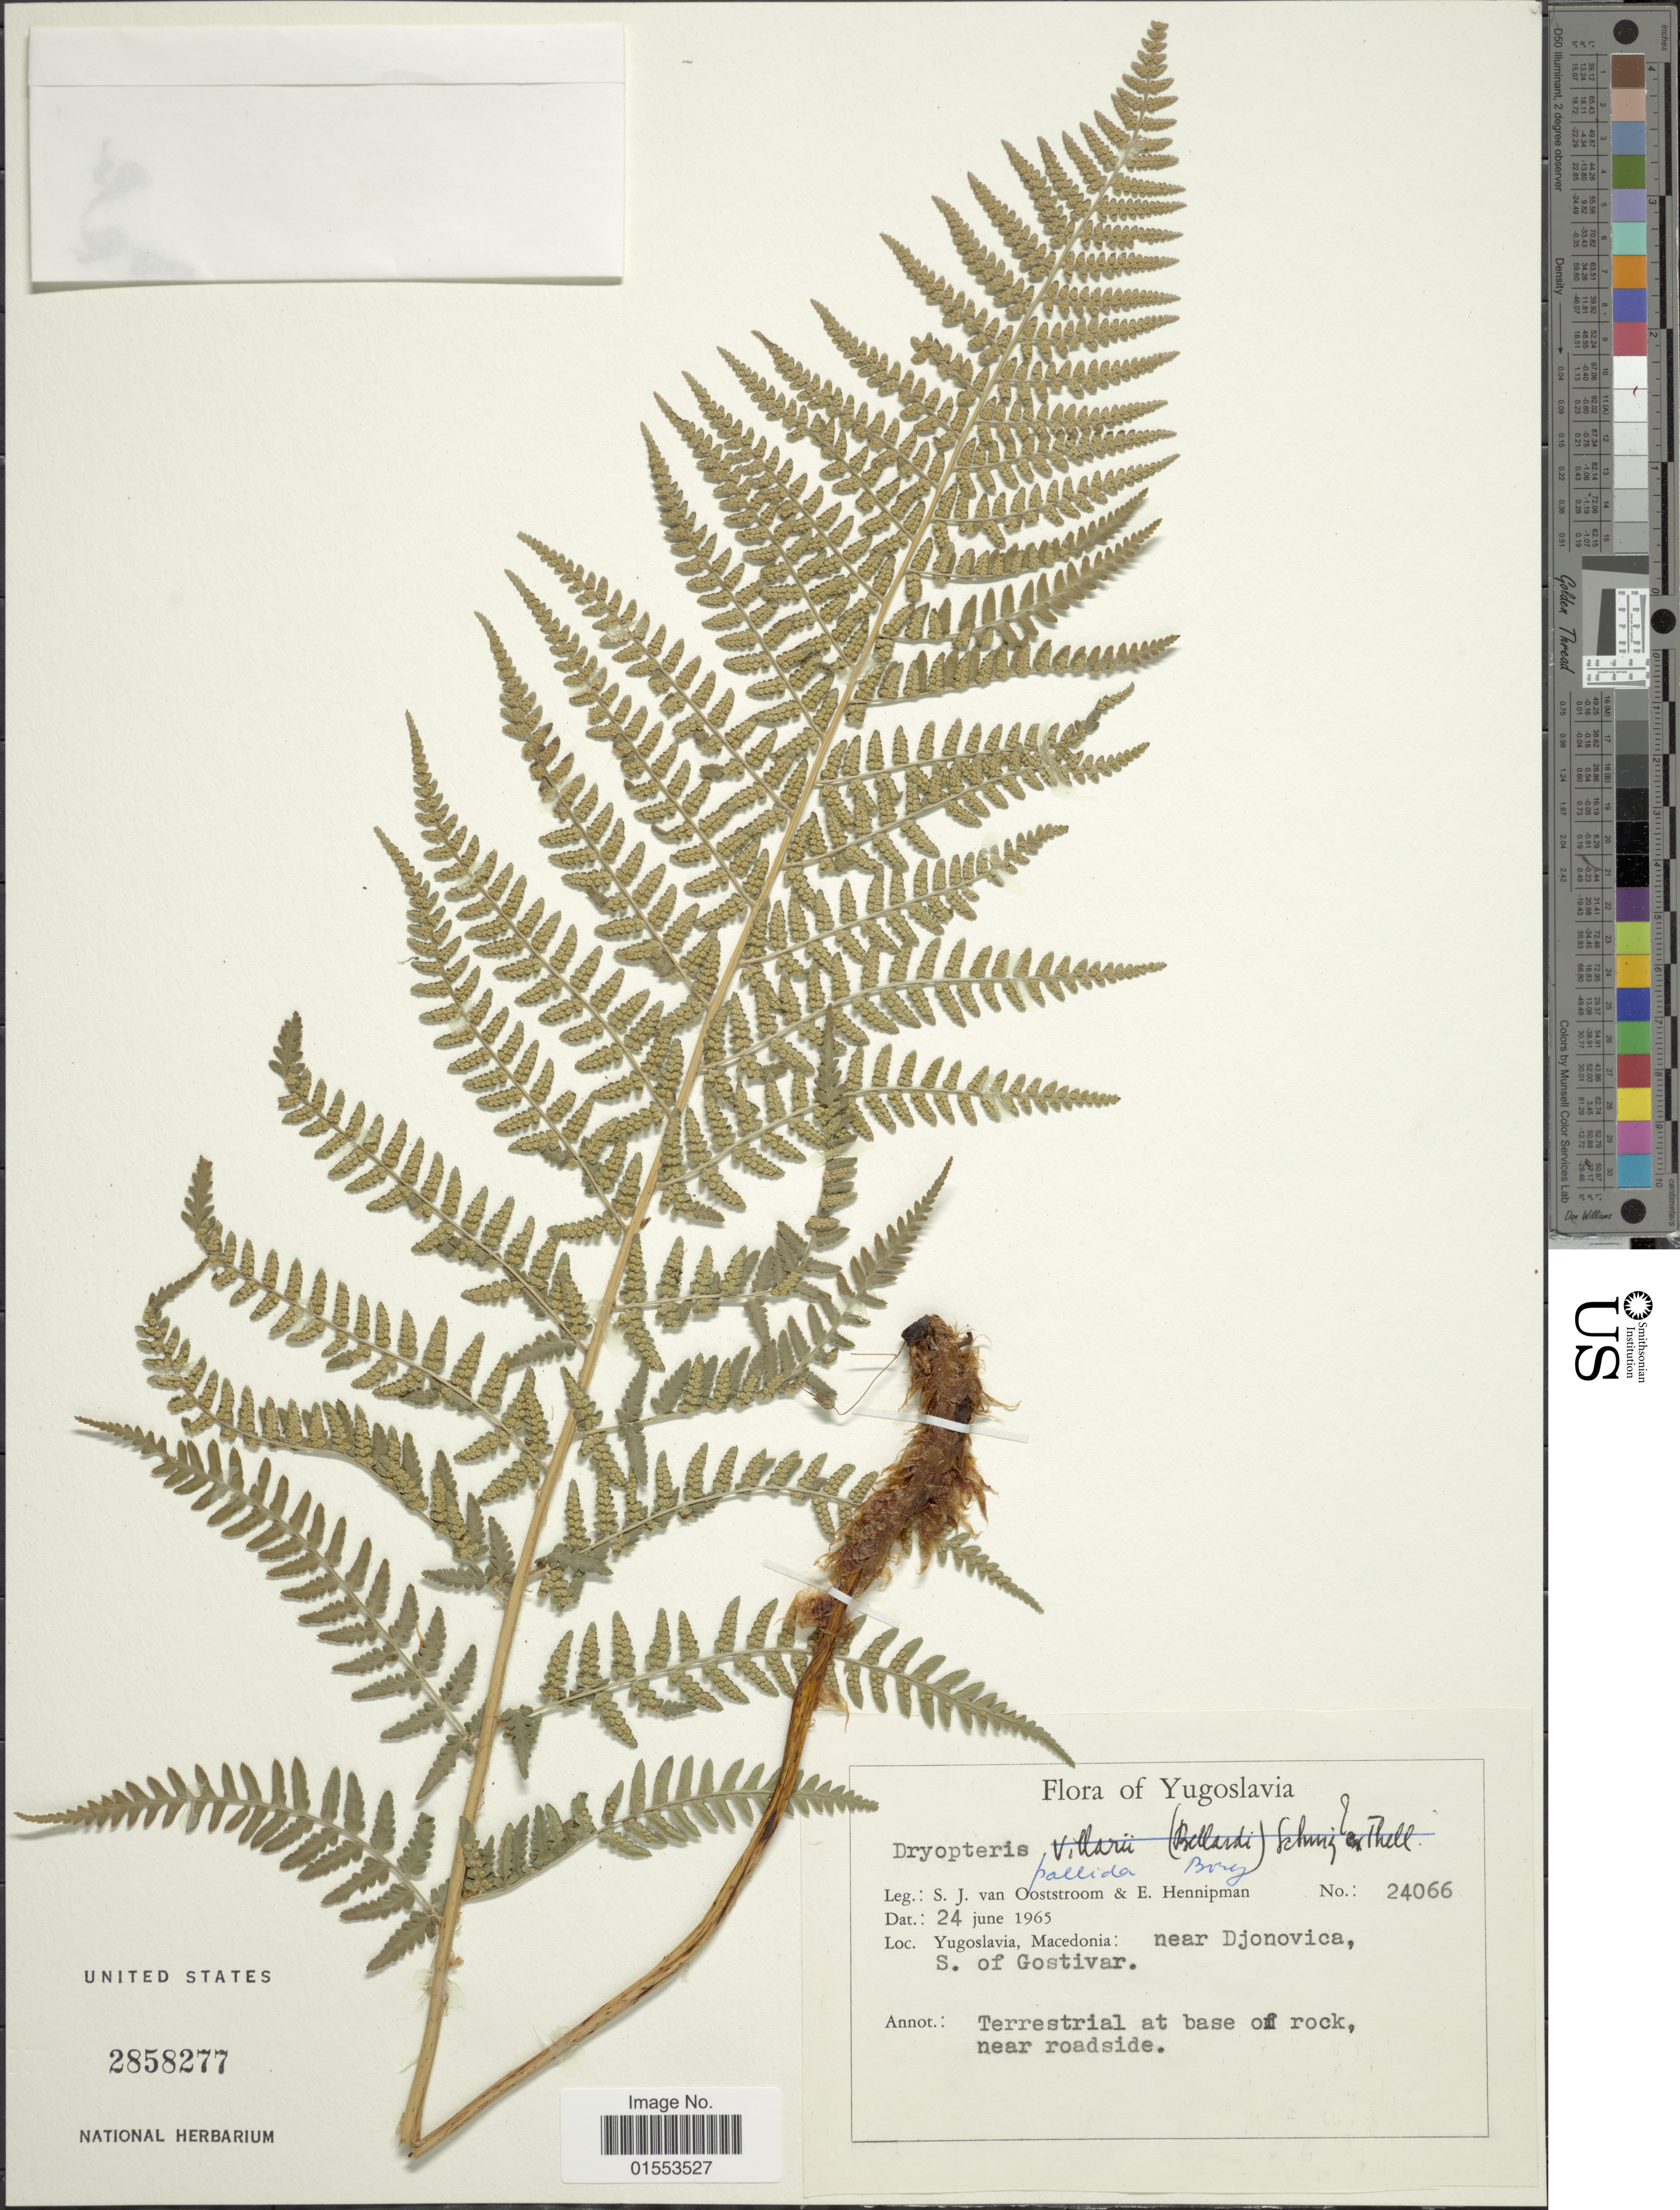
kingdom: Plantae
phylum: Tracheophyta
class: Polypodiopsida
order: Polypodiales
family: Dryopteridaceae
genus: Dryopteris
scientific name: Dryopteris pallida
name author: (Bory) Maire & Petitm.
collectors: S. J. van Ooststroom & E. Hennipman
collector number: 24066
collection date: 1965-06-24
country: North Macedonia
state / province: Gostivar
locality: Yugoslavia, Macedonia: near Djonovica, S. of Gostivar.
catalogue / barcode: US 2858277